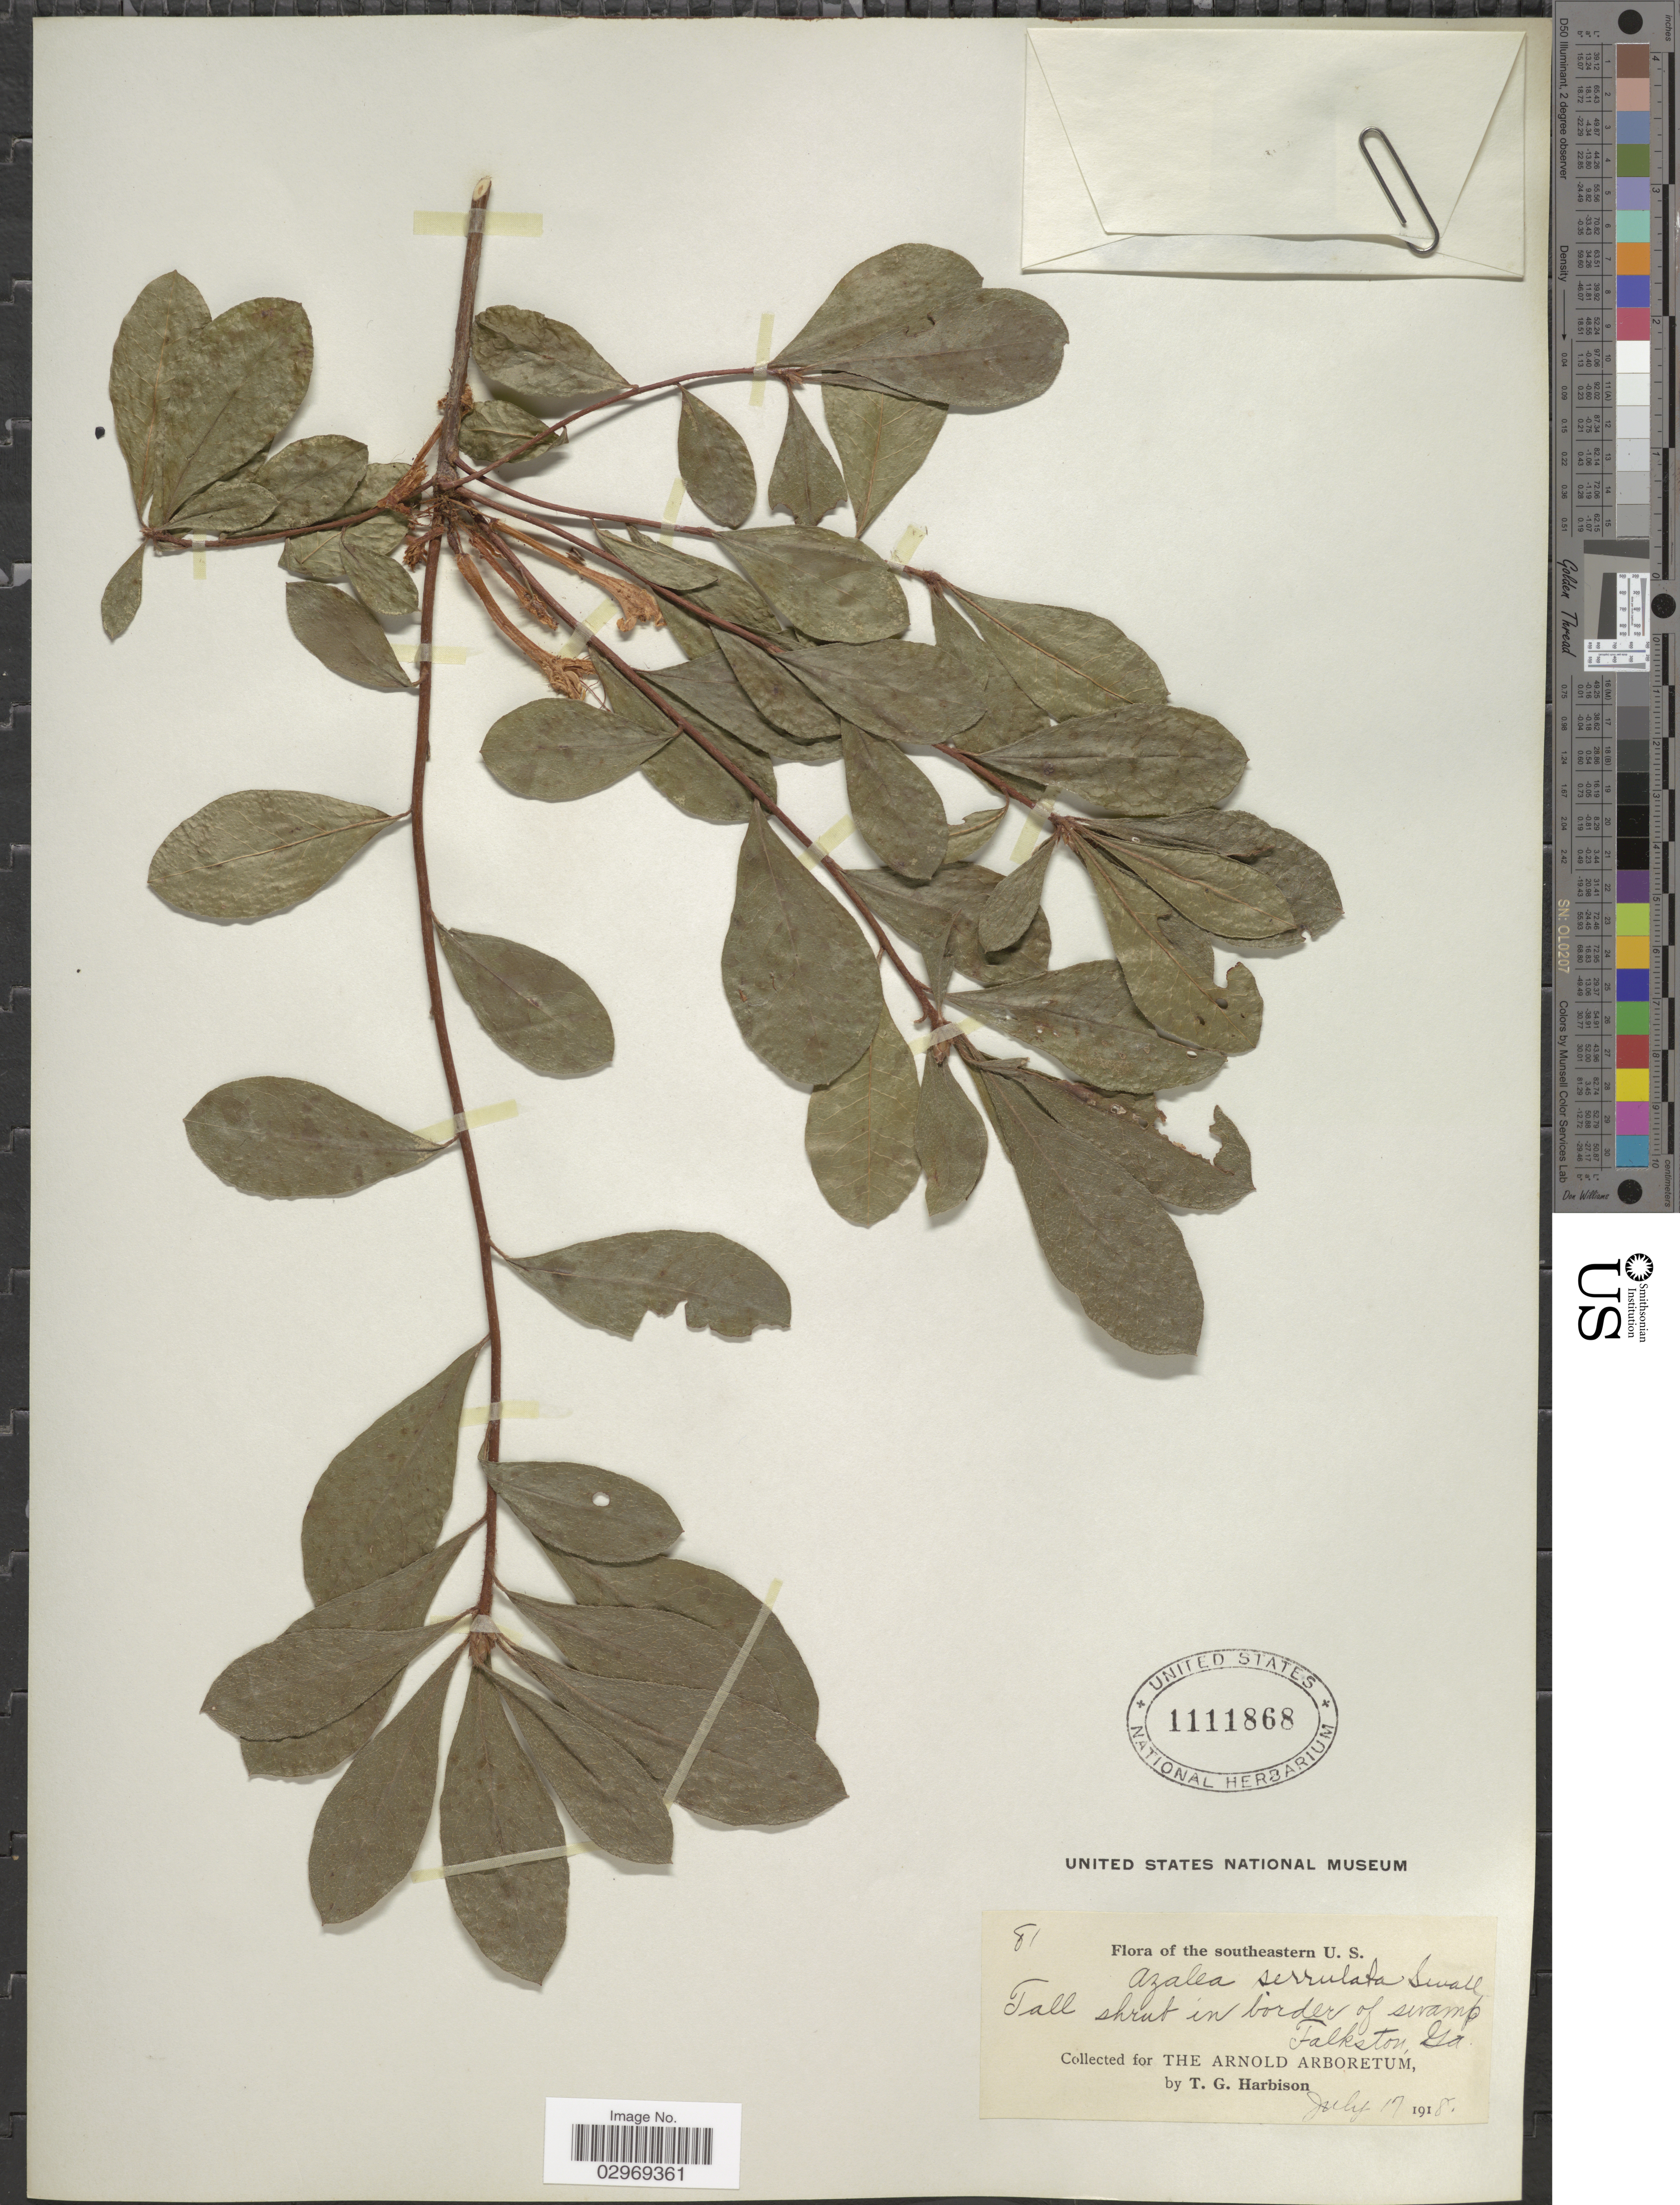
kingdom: Plantae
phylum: Tracheophyta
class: Magnoliopsida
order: Ericales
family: Ericaceae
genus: Rhododendron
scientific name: Rhododendron serrulatum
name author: (Small) Millais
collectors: T. Harbison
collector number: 81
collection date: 1918-07-17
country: United States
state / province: Georgia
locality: Southeastern U.S. Folkston.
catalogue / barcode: US 1111868